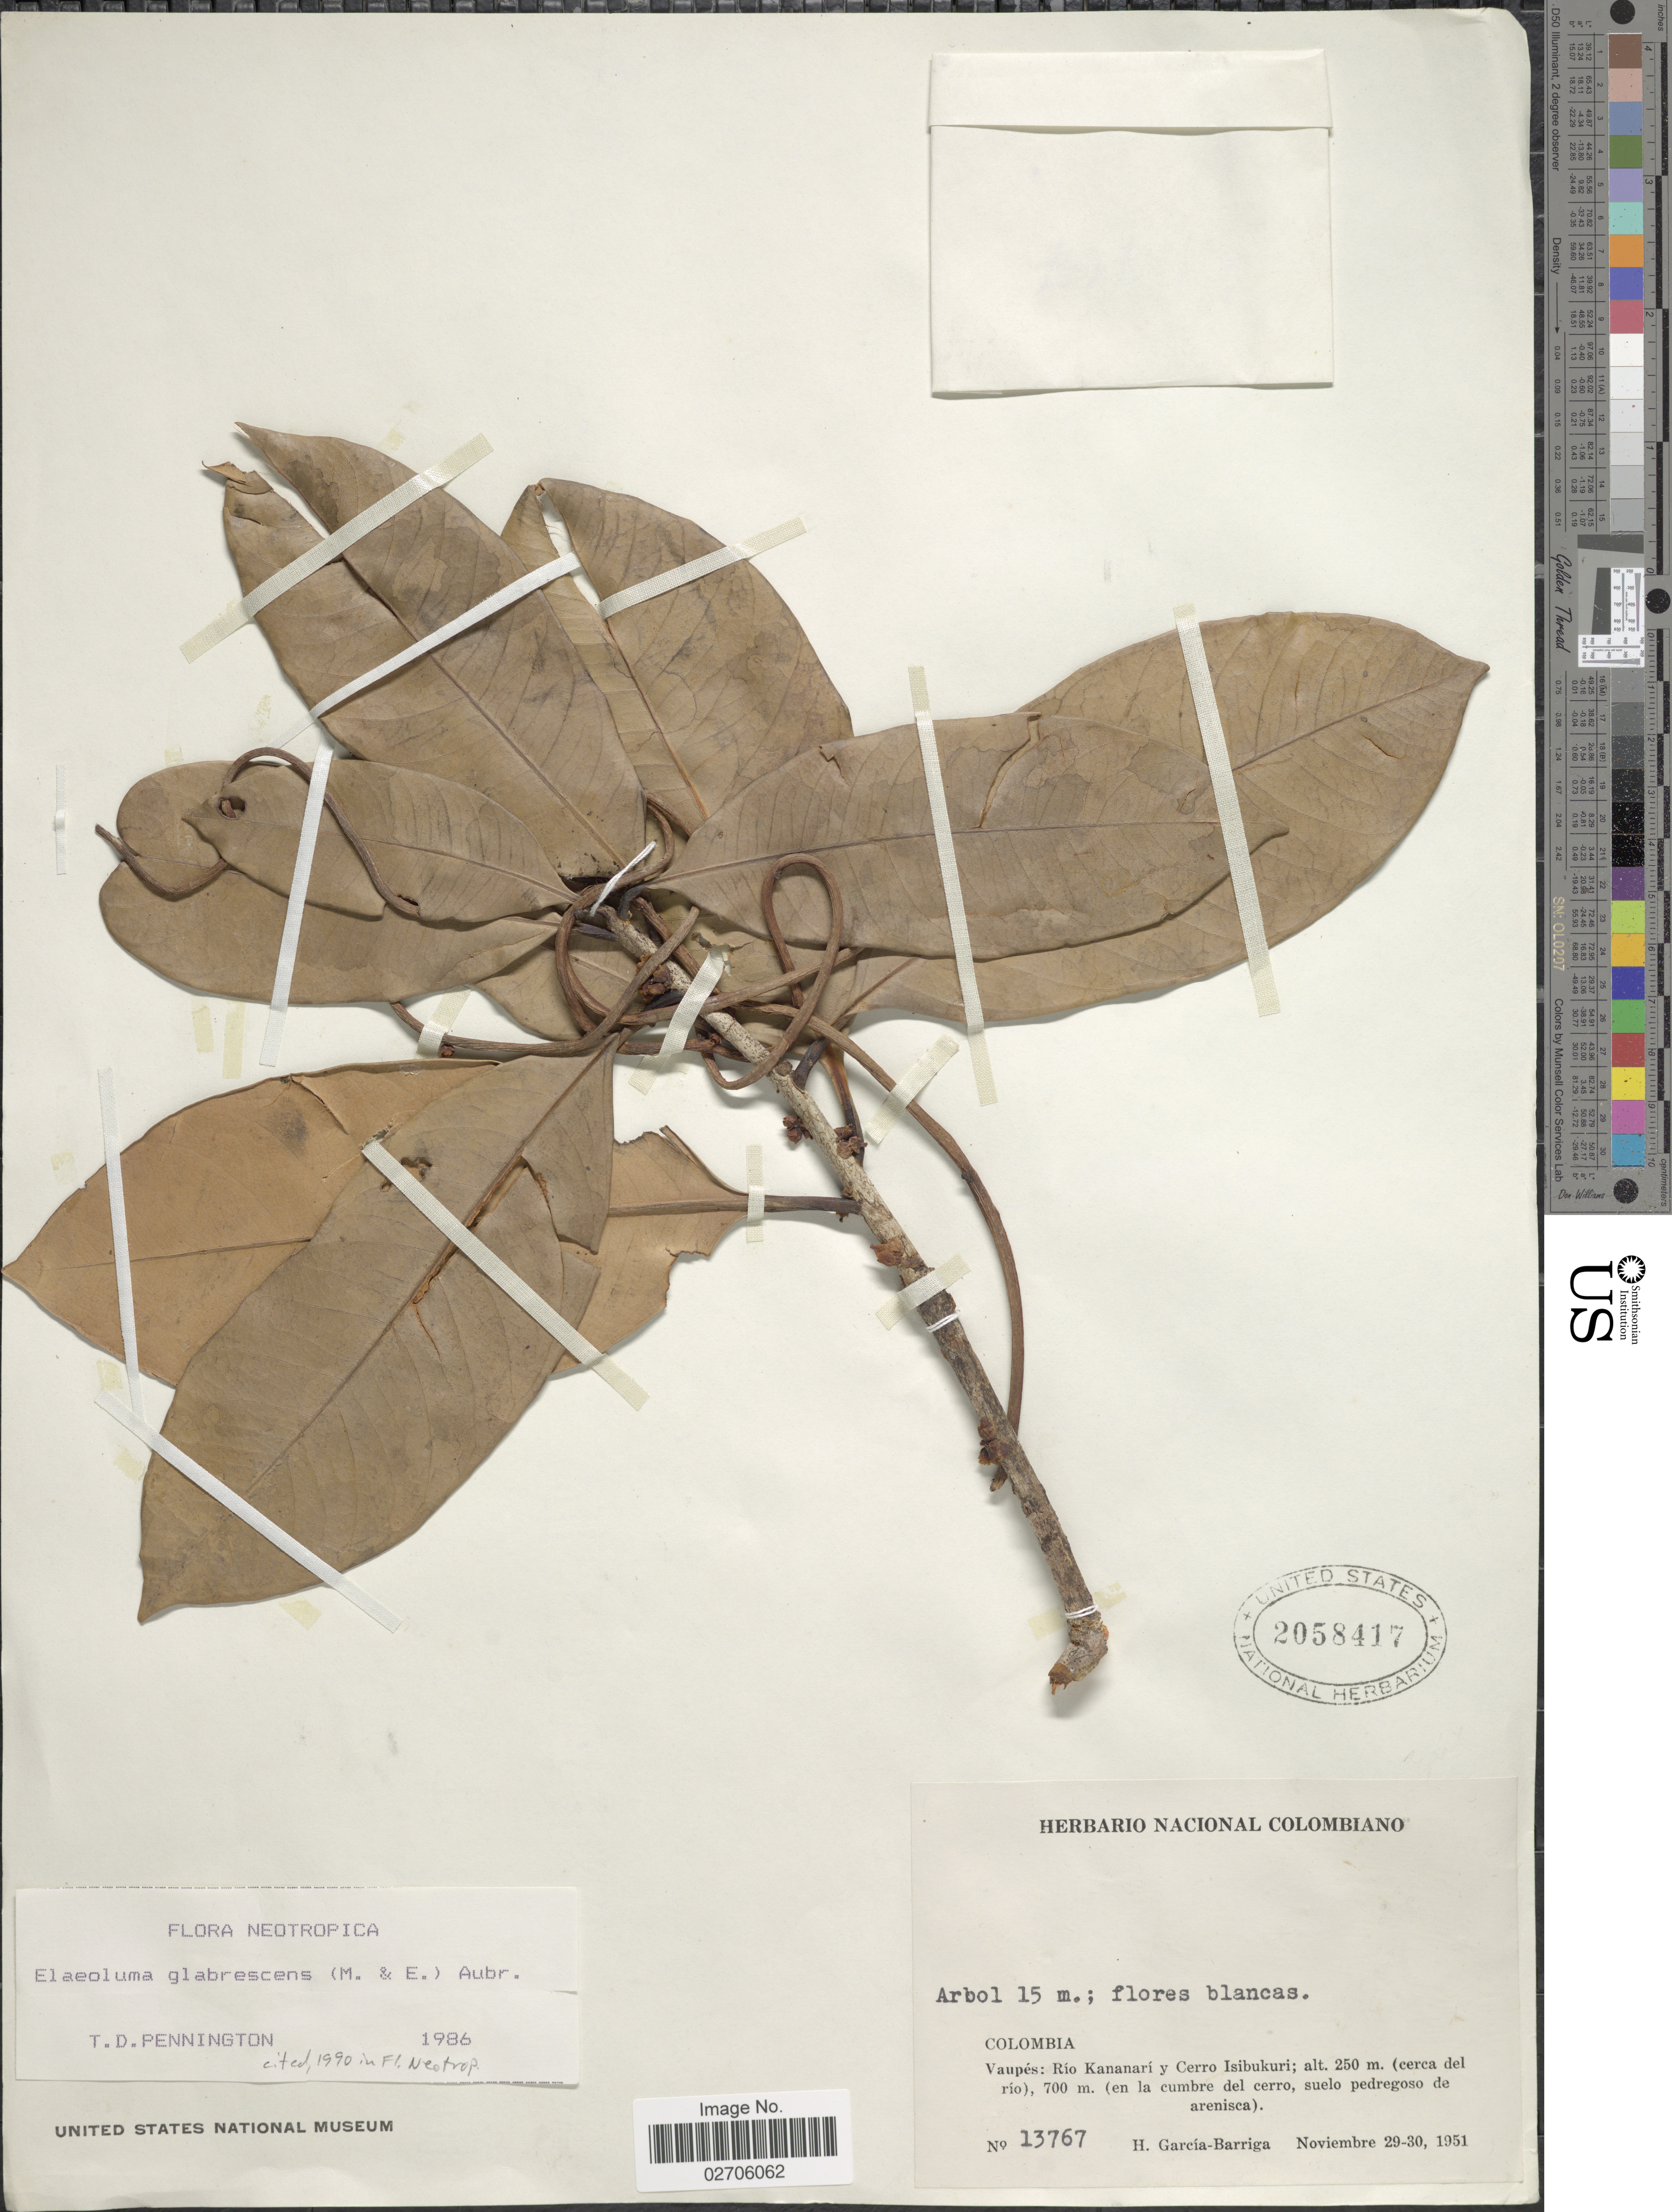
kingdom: Plantae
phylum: Tracheophyta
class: Magnoliopsida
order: Ericales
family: Sapotaceae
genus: Elaeoluma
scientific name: Elaeoluma glabrescens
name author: (Mart. & Eichler) Aubrév.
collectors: H. García Barriga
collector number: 13767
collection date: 1951-11-29/1951-11-30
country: Colombia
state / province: Vaupés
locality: Río Kananarí y Cerro Isibukuri (cerca del río) (en la cumbre del cerro, suelo pedregoso de arenisca).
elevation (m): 700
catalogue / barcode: US 2058417